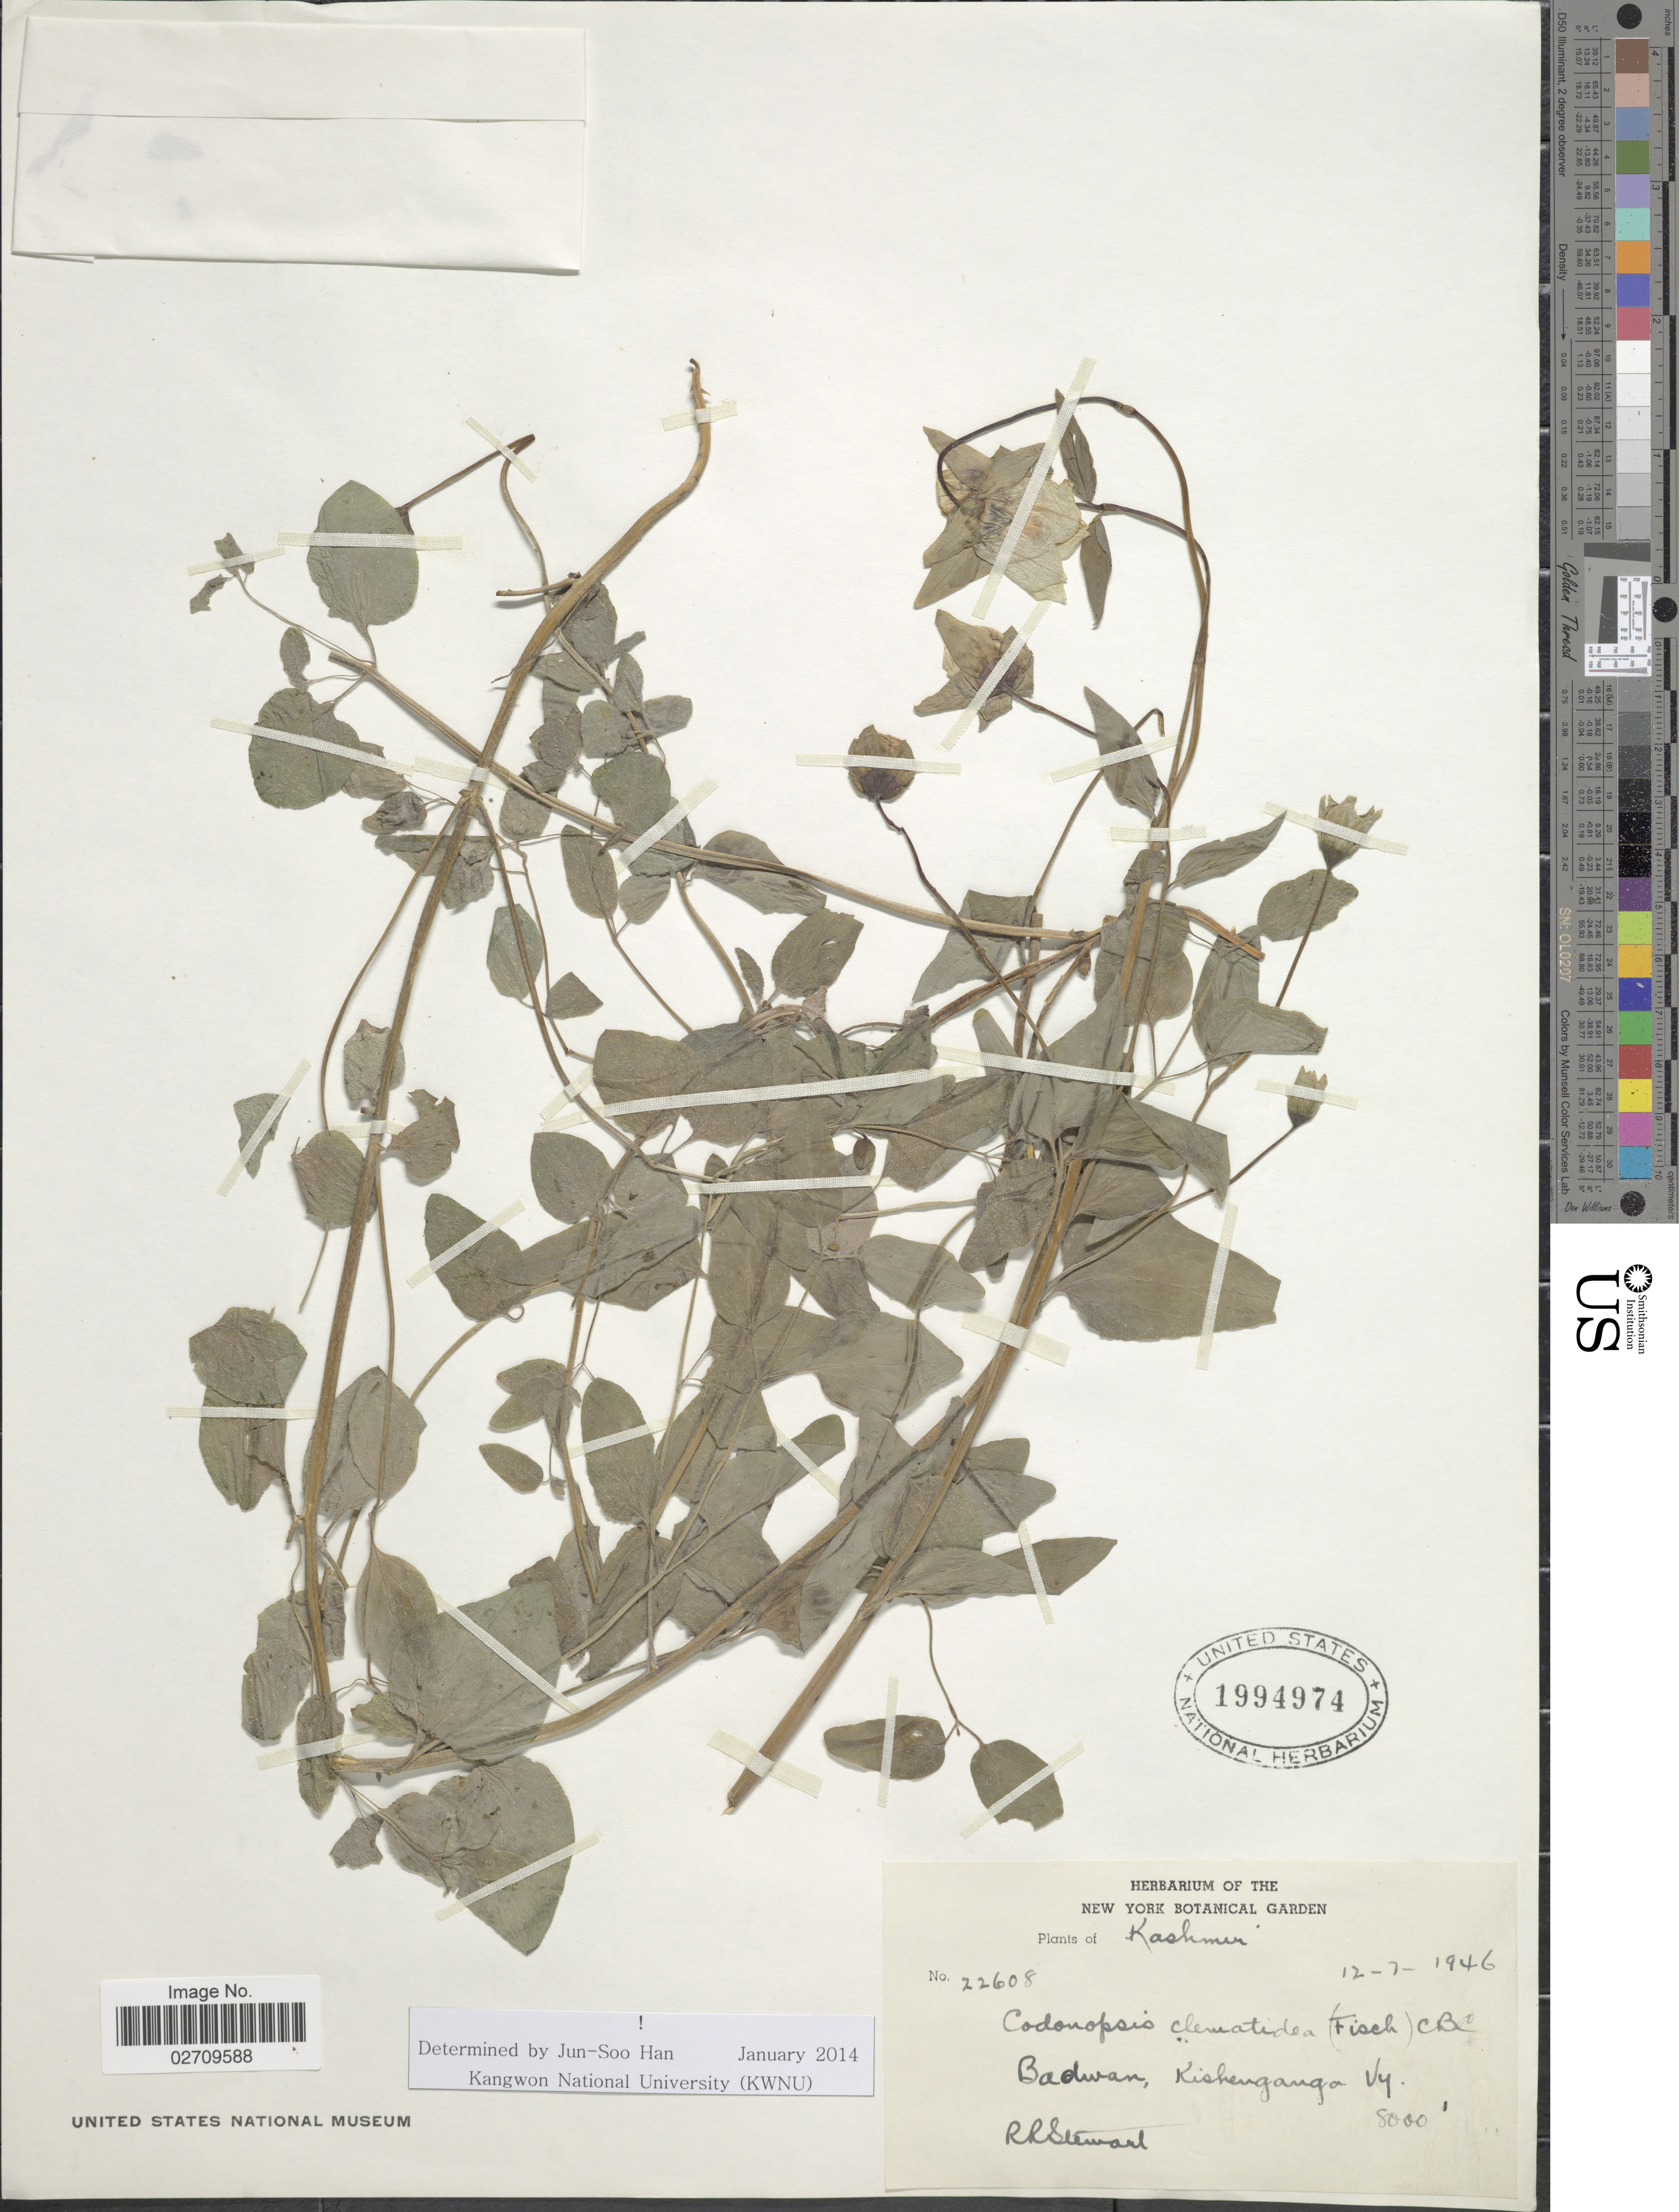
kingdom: Plantae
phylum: Tracheophyta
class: Magnoliopsida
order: Asterales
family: Campanulaceae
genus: Codonopsis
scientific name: Codonopsis clematidea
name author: (Schrenk) C.B. Clarke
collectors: R. R. Stewart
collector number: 22608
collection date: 1946-07-12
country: Pakistan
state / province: Azad Kashmir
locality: Kashmir, Badwan, Kishenganga Vy.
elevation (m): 2438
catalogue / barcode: US 1994974